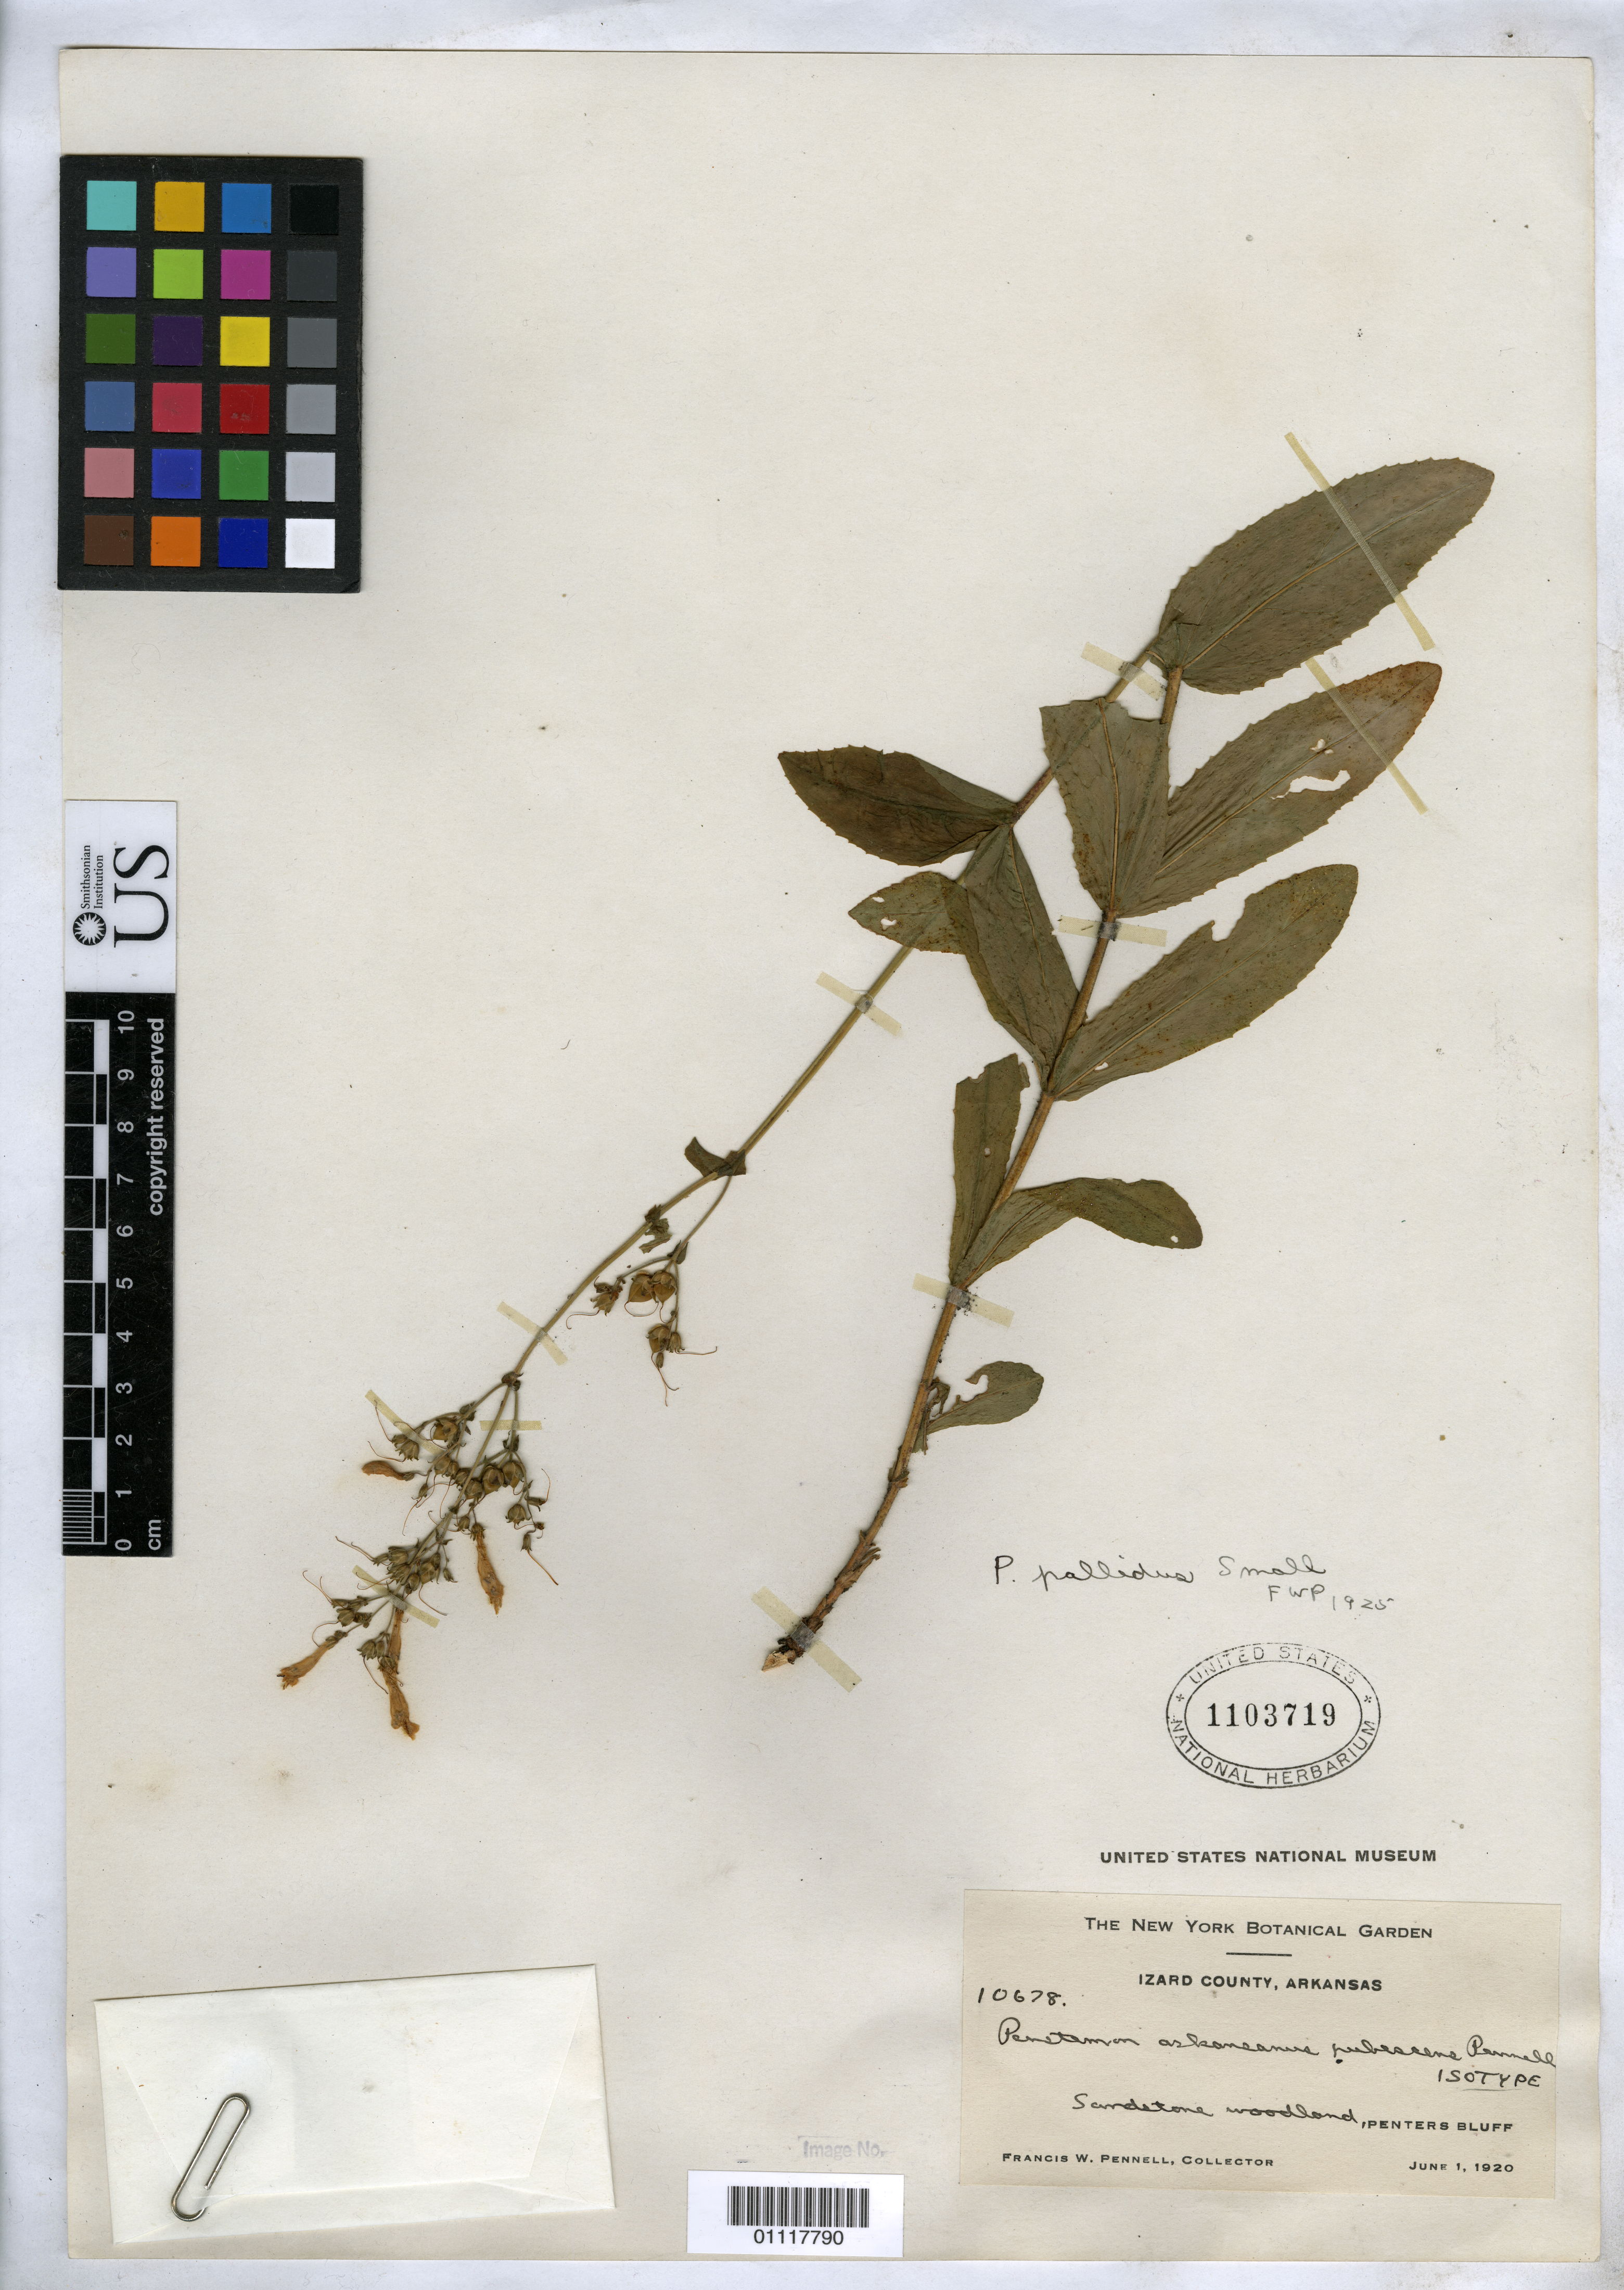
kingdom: Plantae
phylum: Tracheophyta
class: Magnoliopsida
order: Lamiales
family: Plantaginaceae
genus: Penstemon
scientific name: Penstemon arkansanus var. pubescens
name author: Pennell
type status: Isotype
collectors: F. W. Pennell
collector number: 10678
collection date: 1920-06-01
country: United States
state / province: Arkansas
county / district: Izard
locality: Sandstone woodland, Penters Bluff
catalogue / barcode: US 1103719